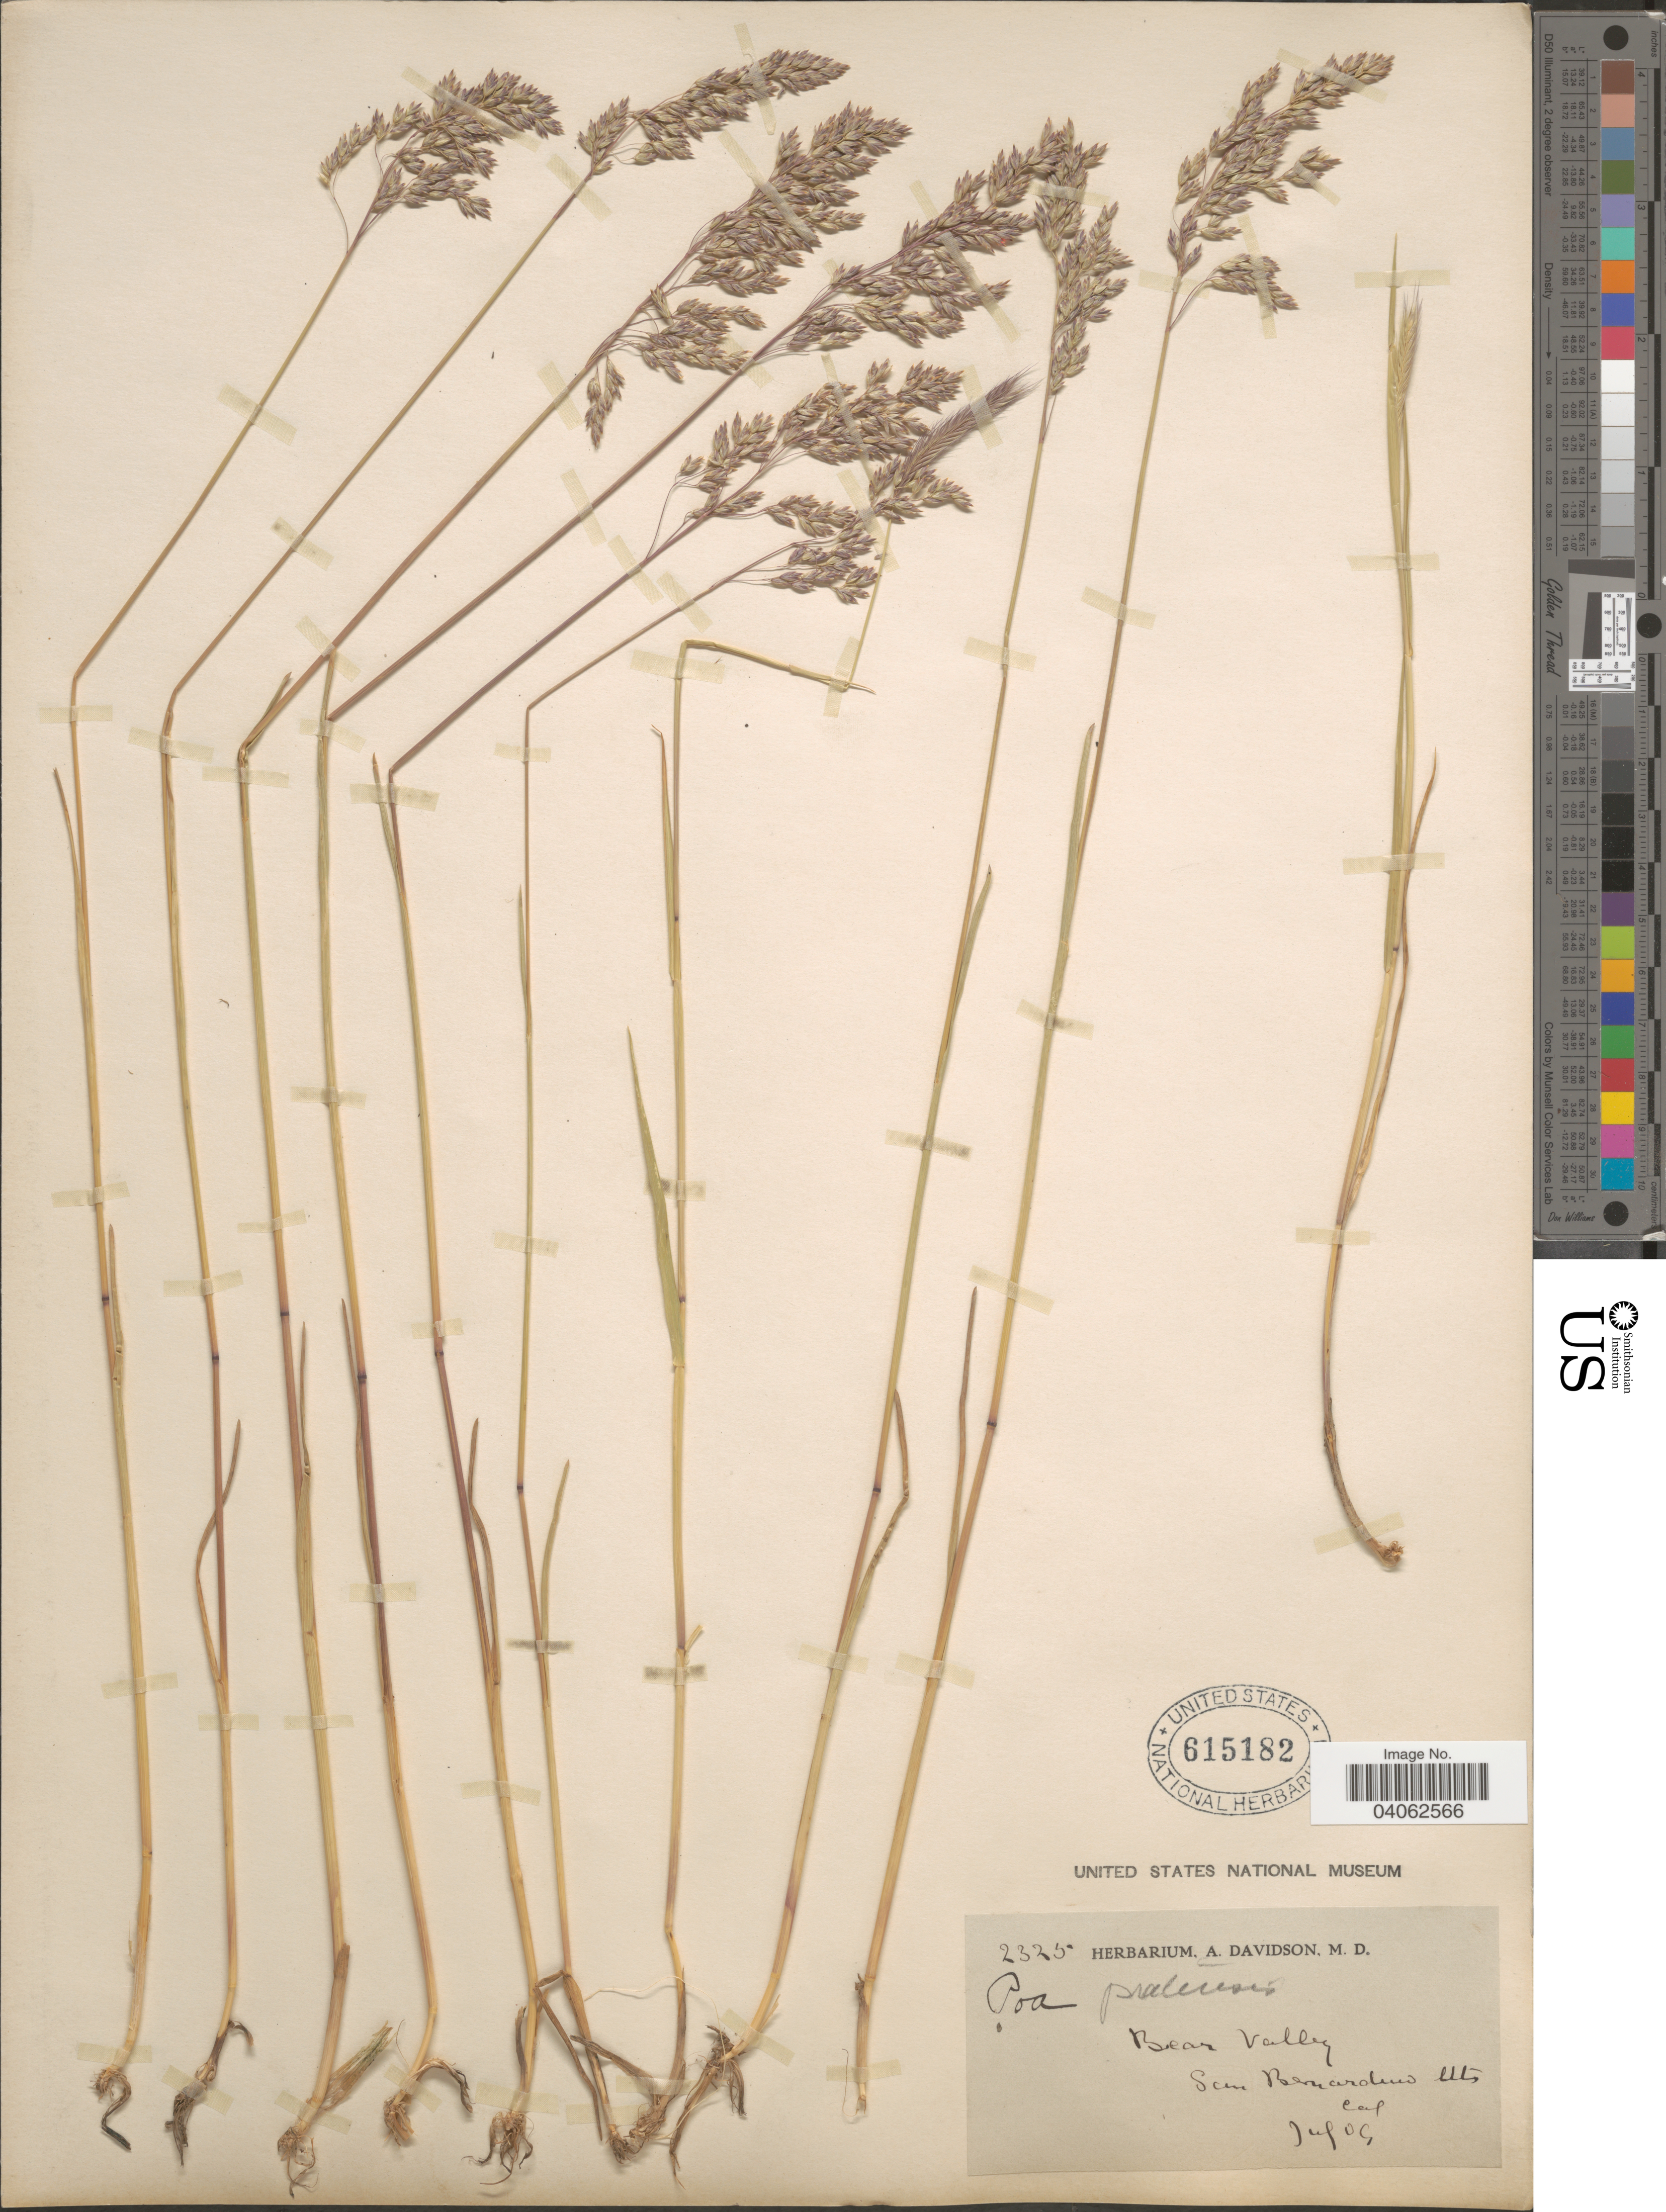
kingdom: Plantae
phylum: Tracheophyta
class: Liliopsida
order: Poales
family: Poaceae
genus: Poa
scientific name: Poa pratensis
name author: L.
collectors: ex herb. A. Davidson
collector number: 2325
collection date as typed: Transcribed d/m/y: /7/6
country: United States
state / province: California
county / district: San Bernardino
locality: Bear Valley. San Bernardino Mts.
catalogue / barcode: US 615182